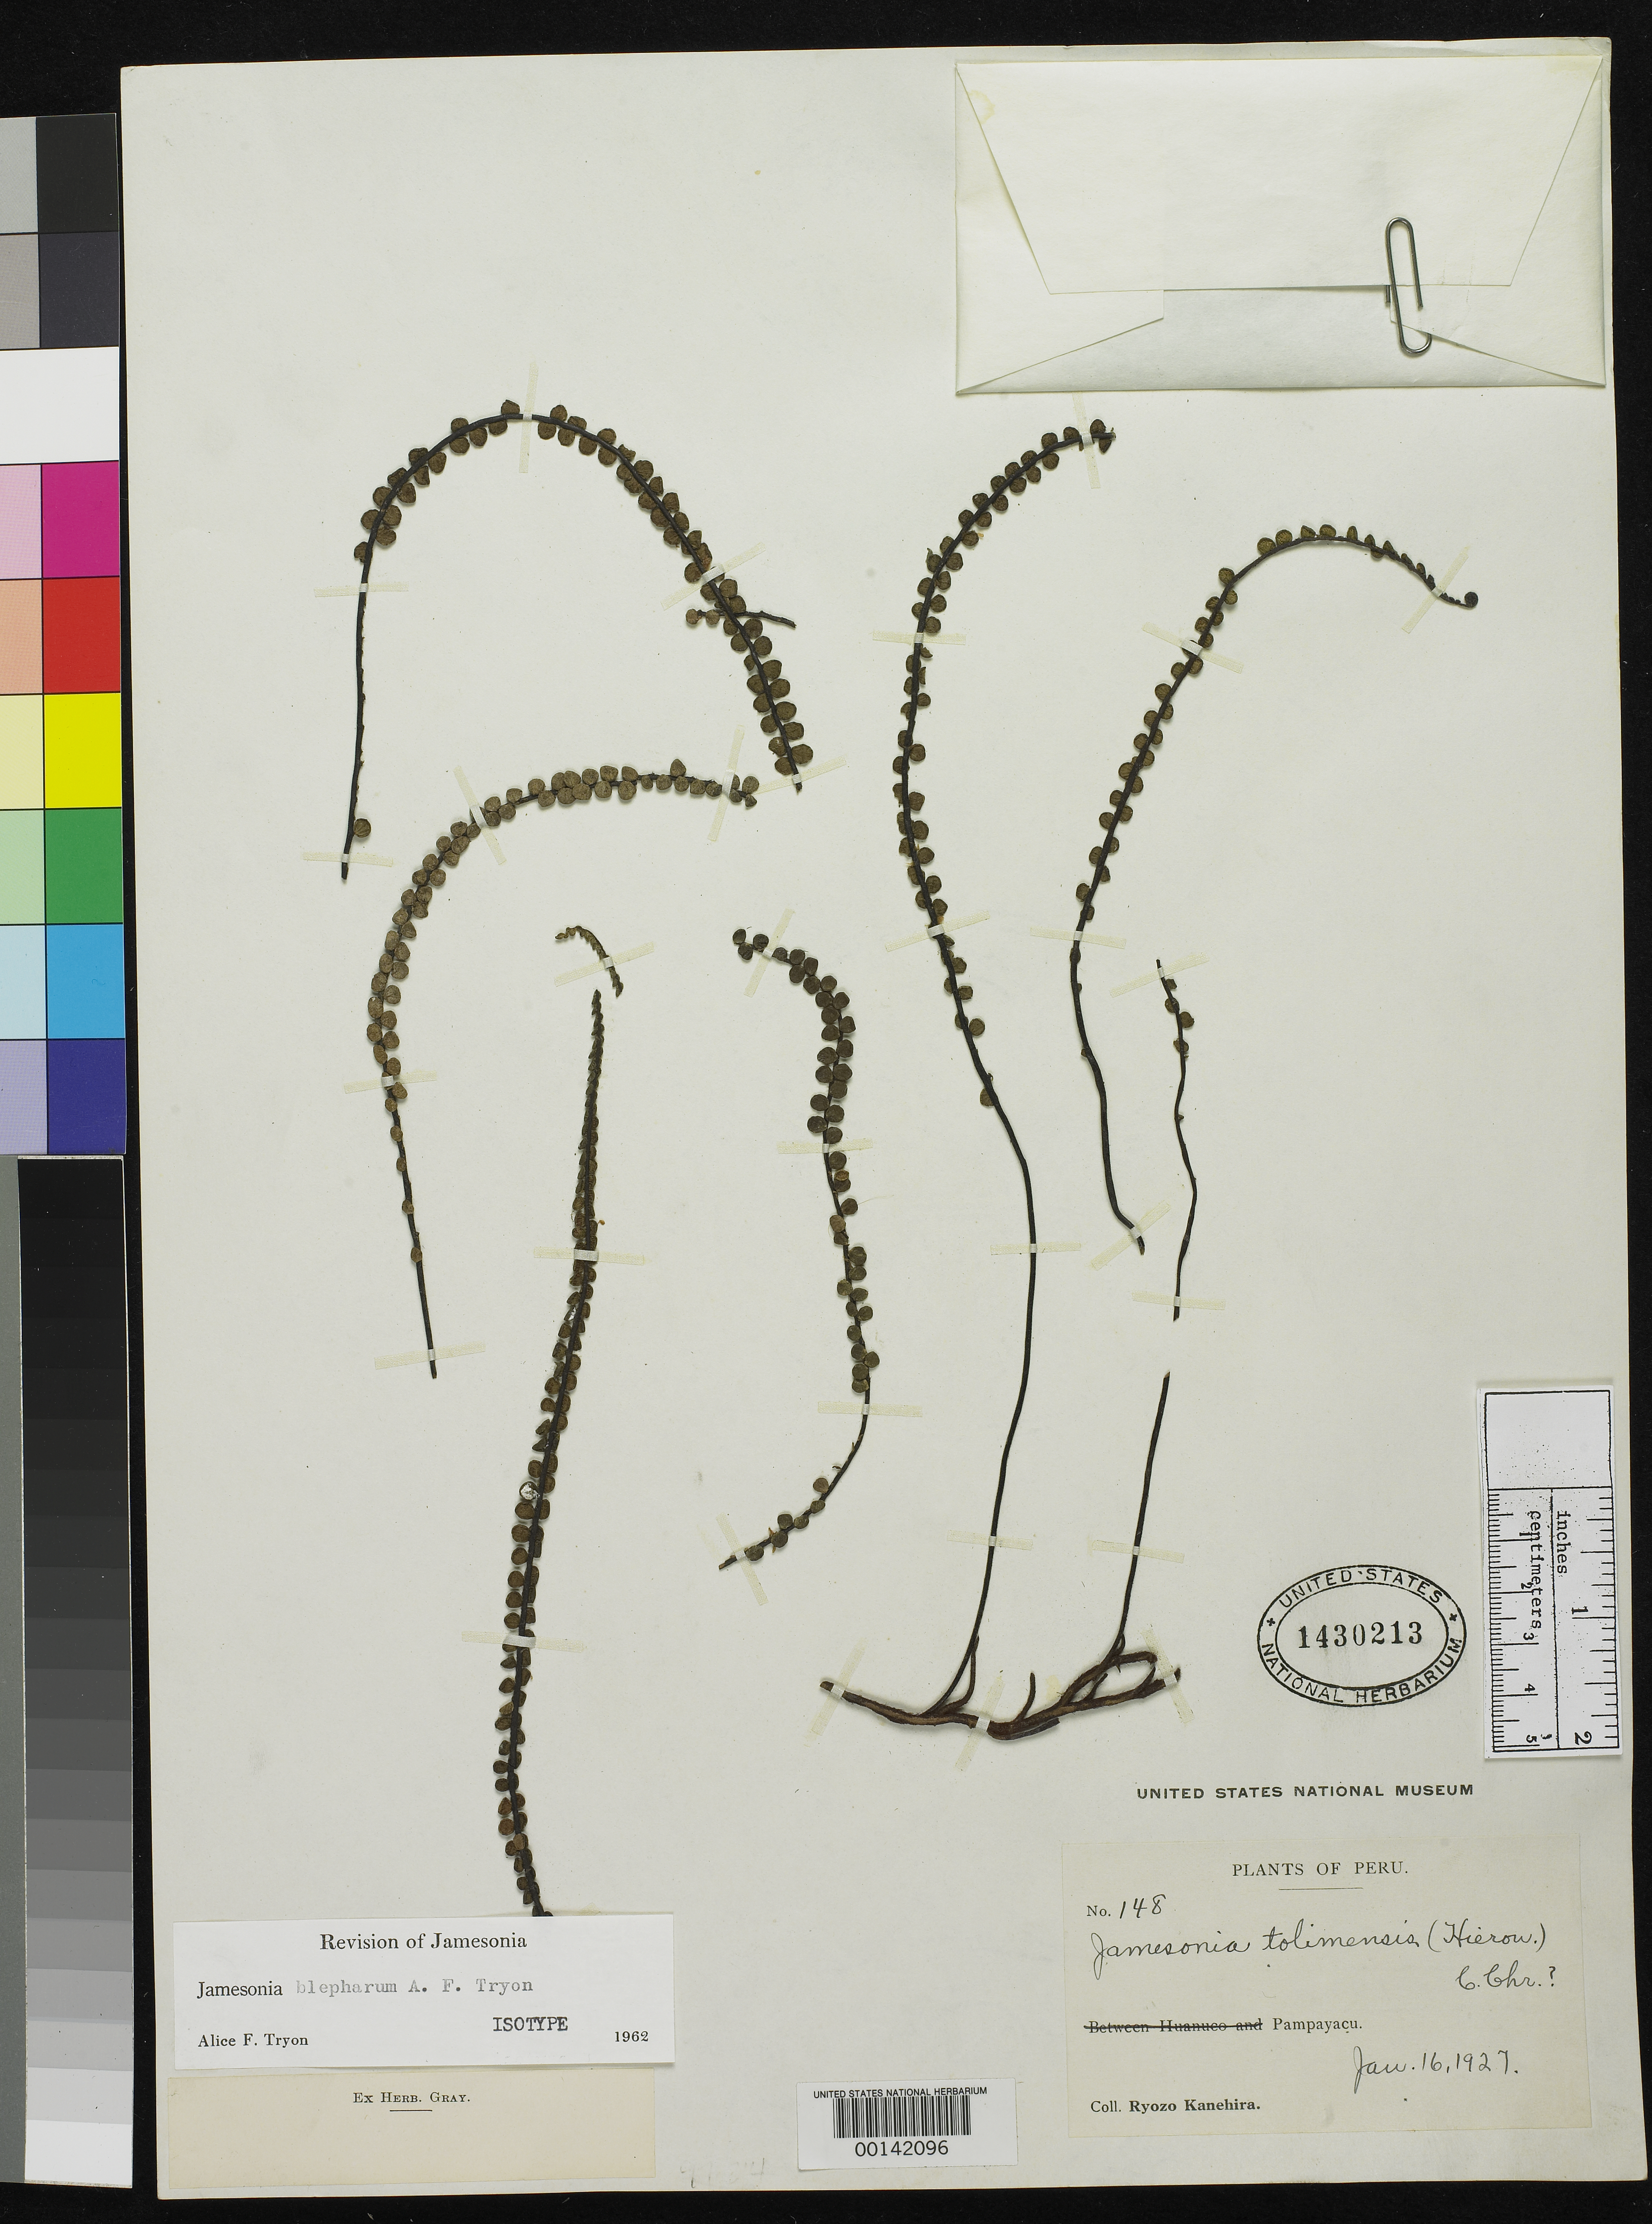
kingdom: Plantae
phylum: Tracheophyta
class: Polypodiopsida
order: Polypodiales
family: Pteridaceae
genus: Jamesonia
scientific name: Jamesonia blepharum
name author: A.F. Tryon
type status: Isotype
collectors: R. Kanehira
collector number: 148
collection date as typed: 16 Jan 1927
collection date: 1927-01-16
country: Peru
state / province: Huánuco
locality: Pampayacu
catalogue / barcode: US 1430213